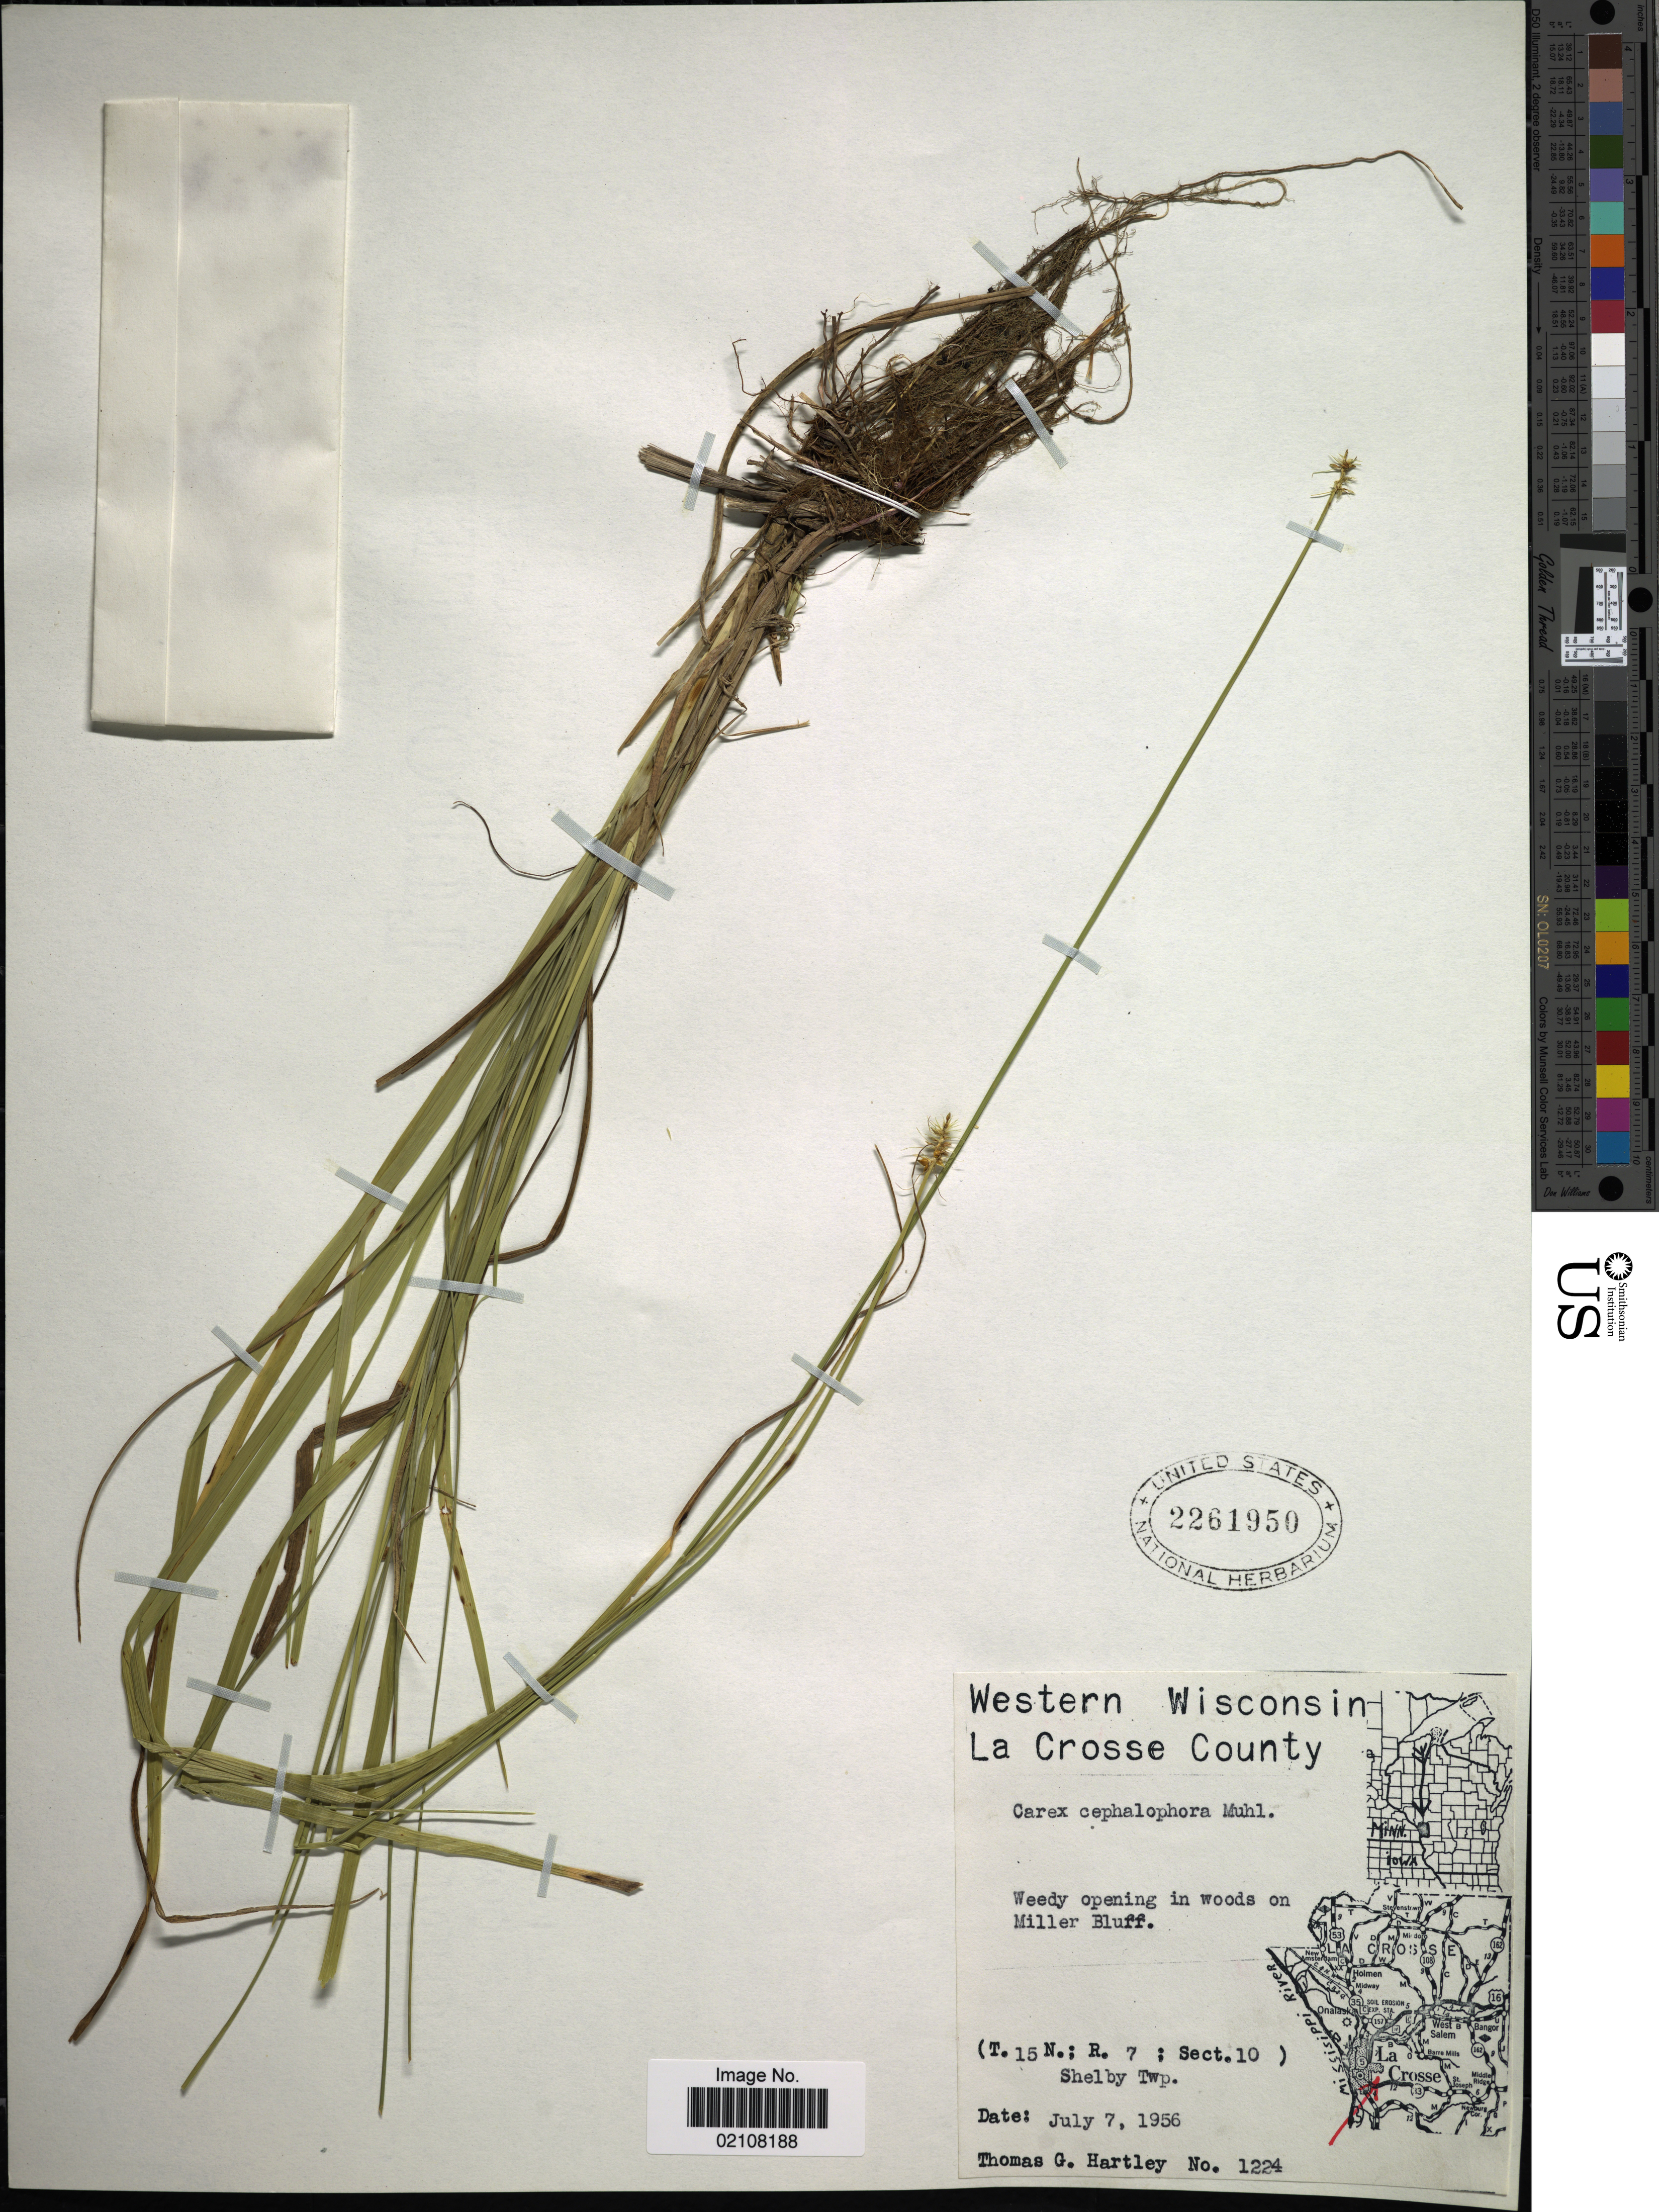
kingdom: Plantae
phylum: Tracheophyta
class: Liliopsida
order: Poales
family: Cyperaceae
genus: Carex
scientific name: Carex cephalophora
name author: Muhl. ex Willd.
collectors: T. G. Hartley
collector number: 1224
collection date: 1956-07-07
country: United States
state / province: Wisconsin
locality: Western Wisconsin, La Crosse County, Weedy opening in woods on Miller Bluff, T.15 N.; R. 7; Sect. 10 Shelby Twp.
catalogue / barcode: US 2261950